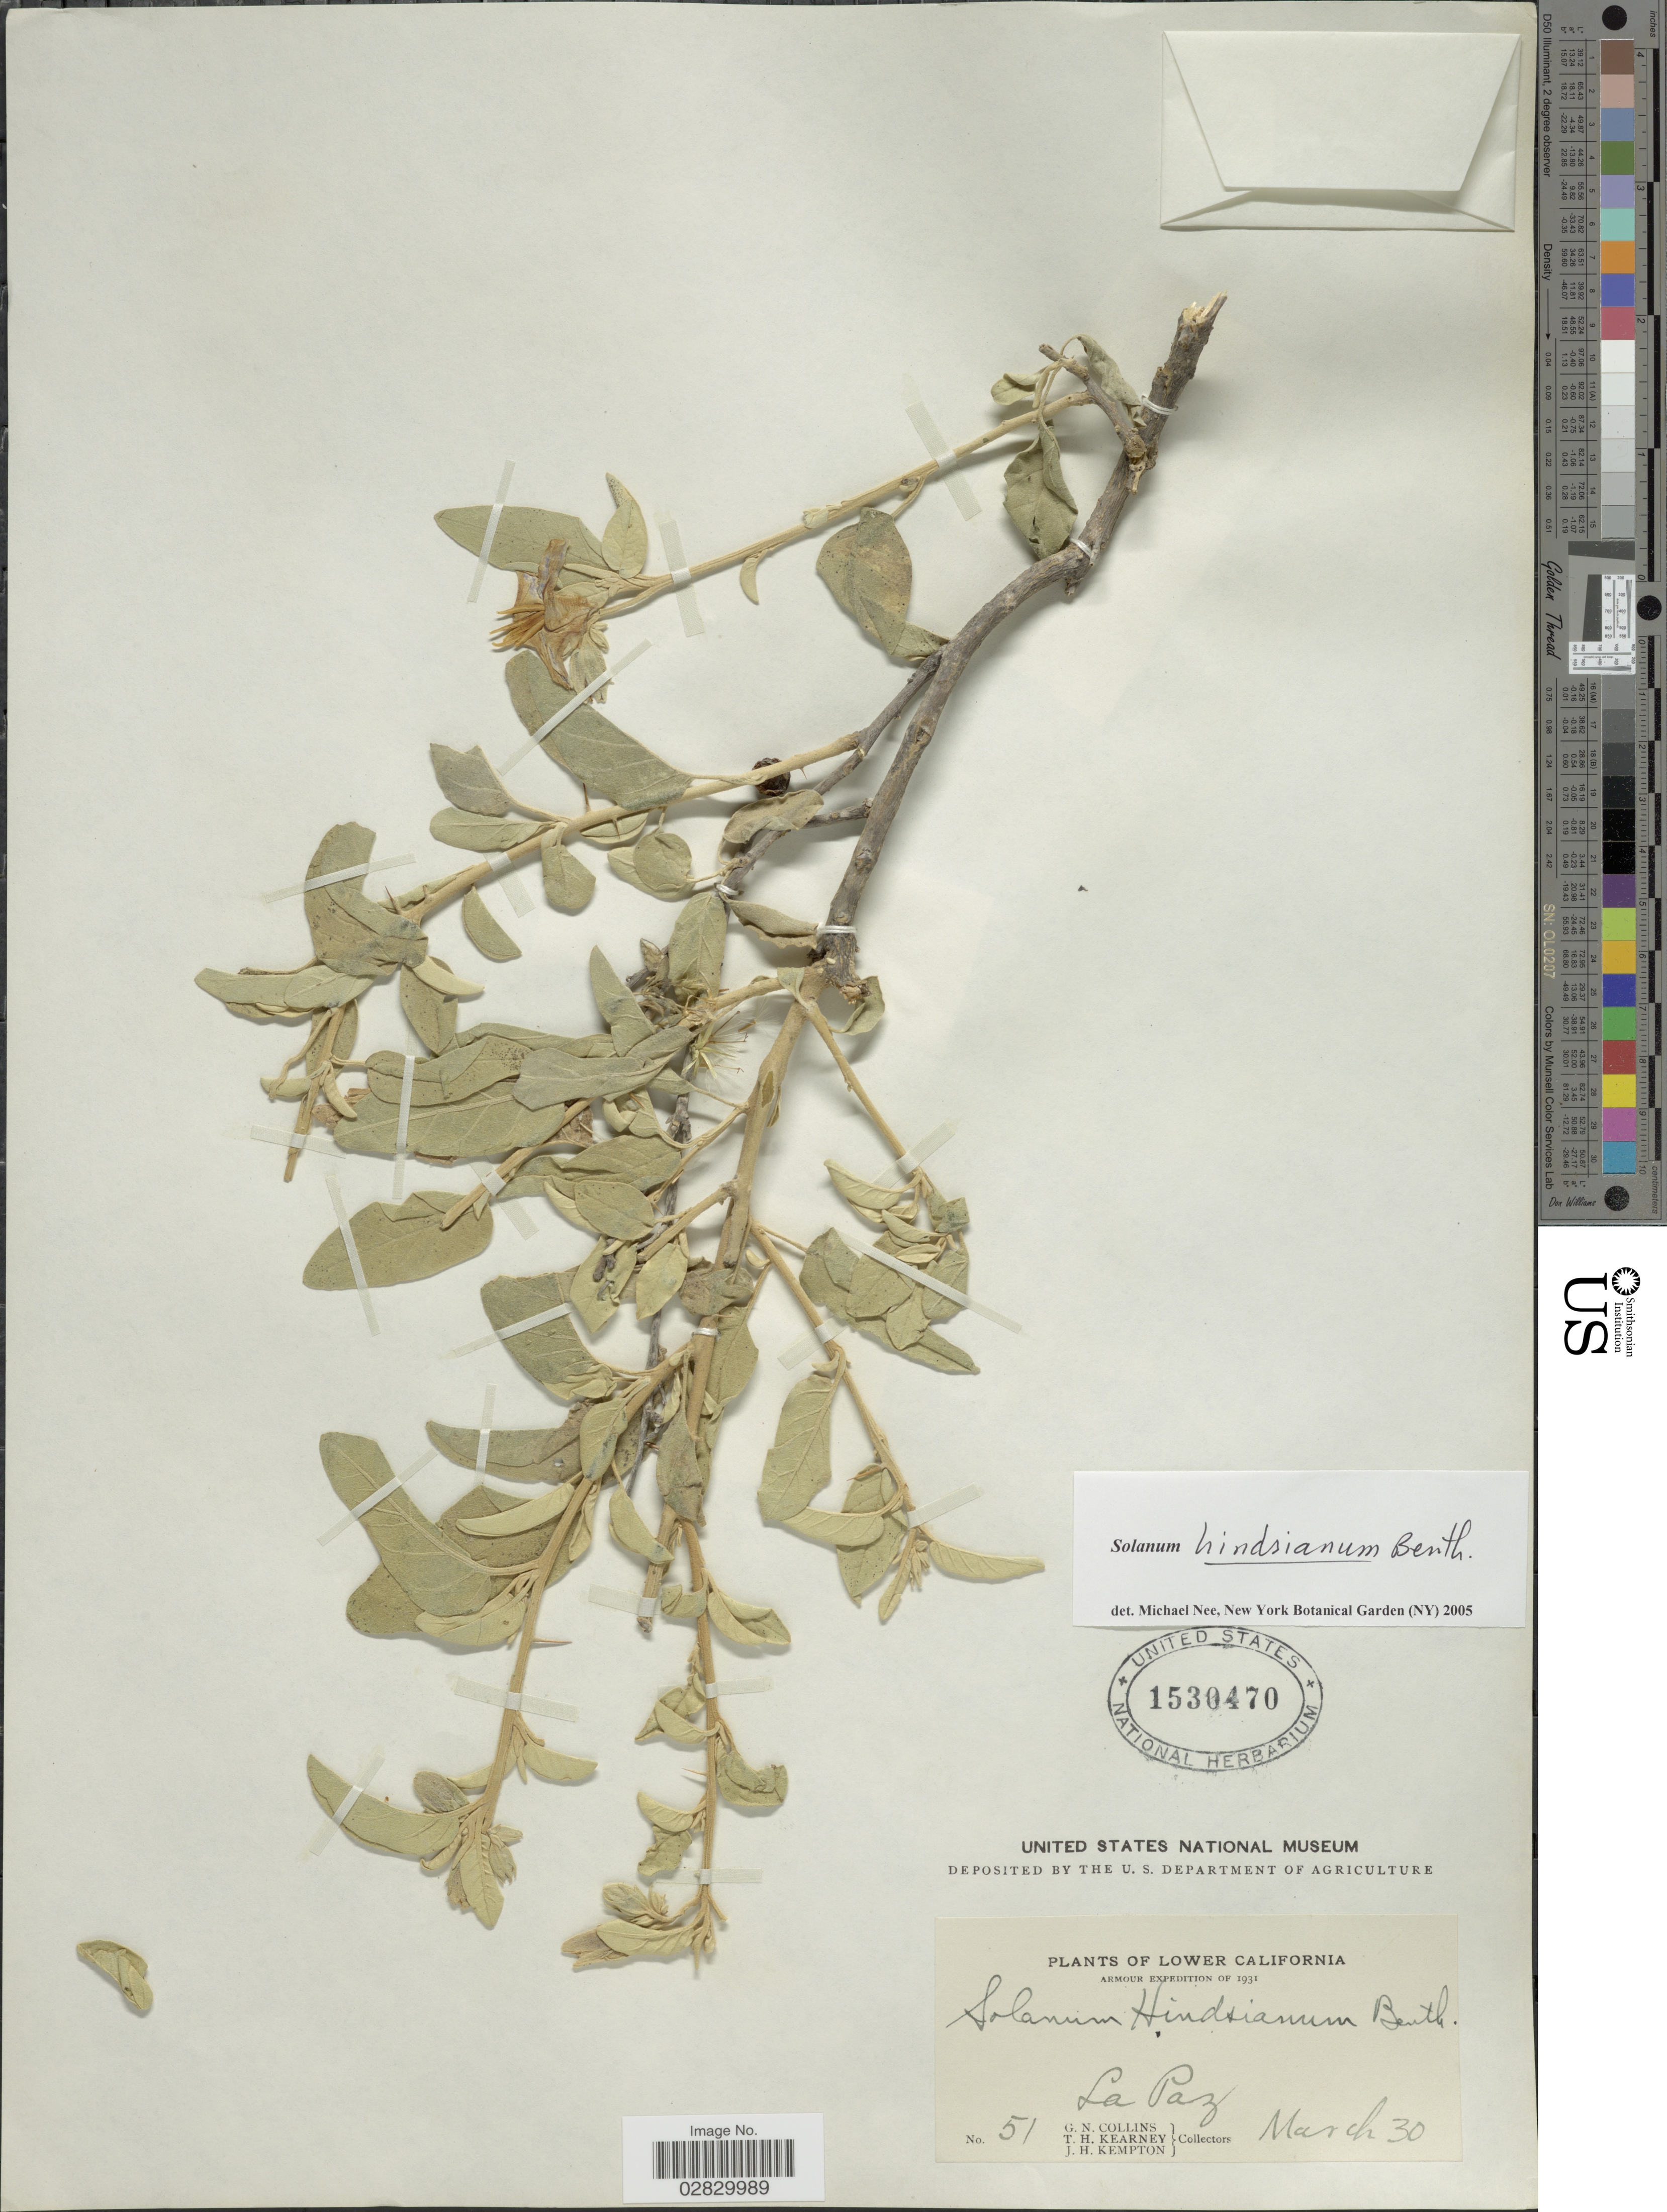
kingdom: Plantae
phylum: Tracheophyta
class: Magnoliopsida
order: Solanales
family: Solanaceae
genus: Solanum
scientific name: Solanum hindsianum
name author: Benth.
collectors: G. Collins, T. H. Kearney & J. H. Kempton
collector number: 51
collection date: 1931-03-30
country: Mexico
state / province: Baja California Sur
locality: La Paz.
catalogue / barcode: US 1530470